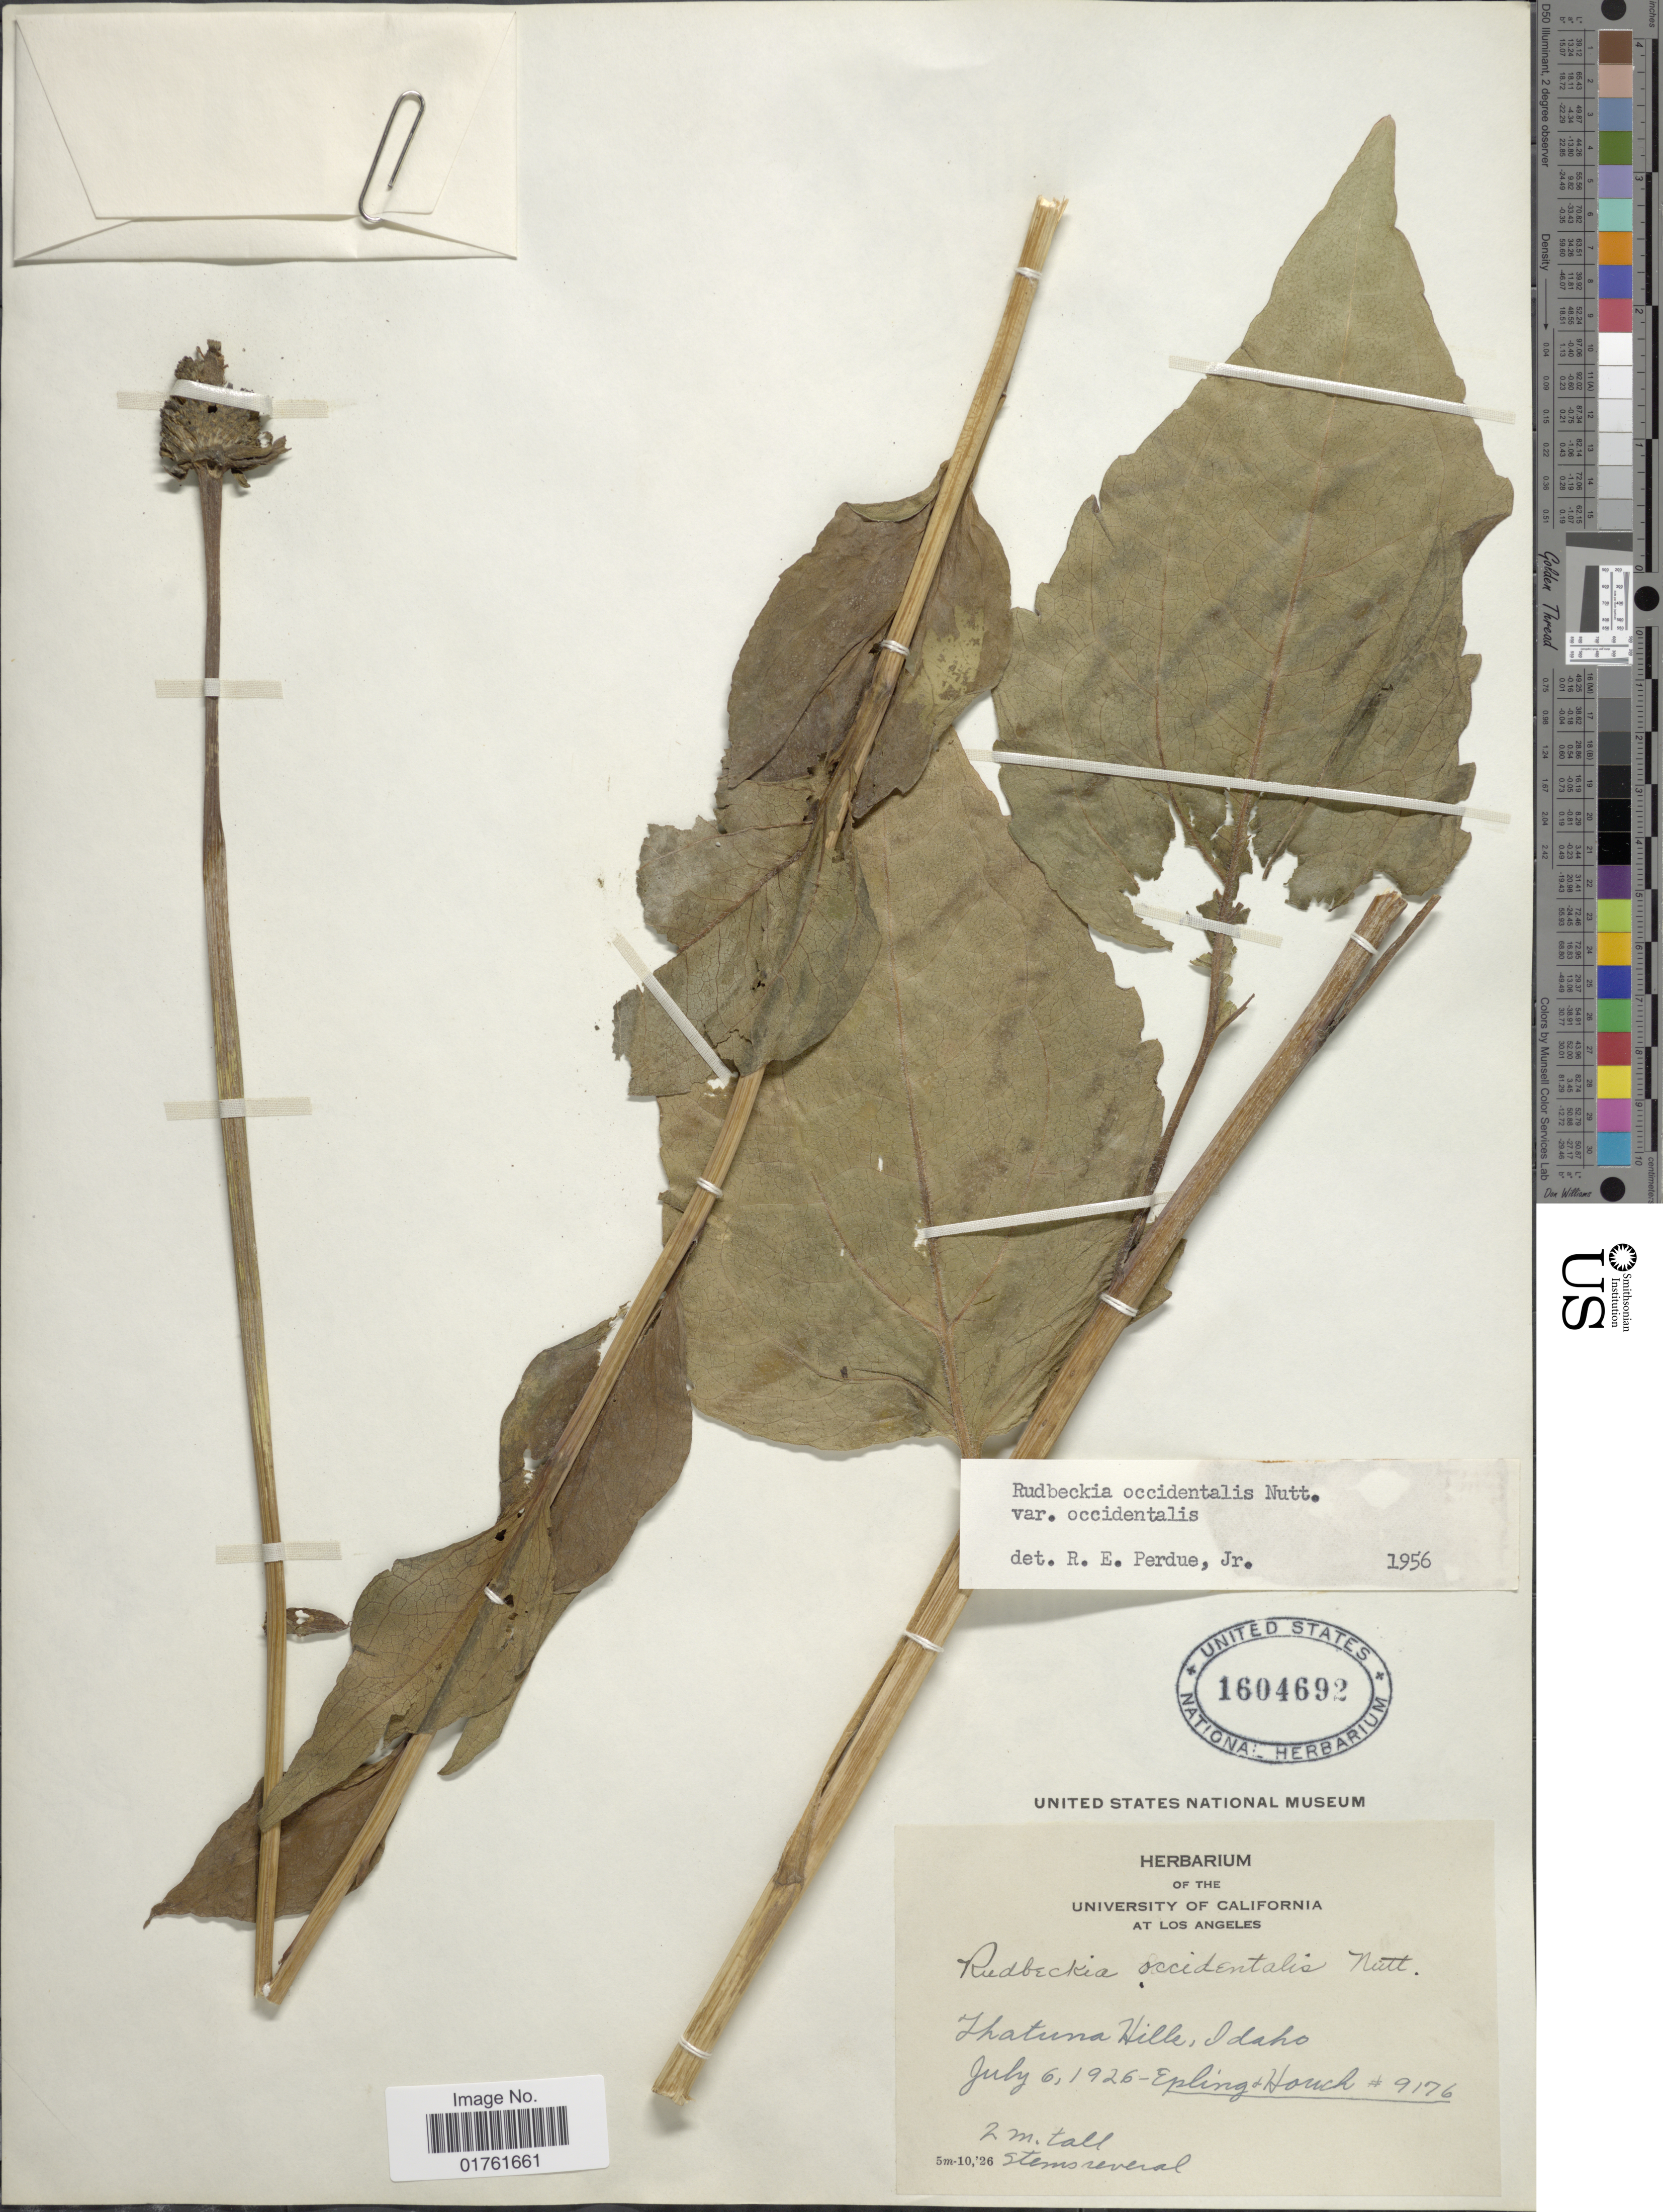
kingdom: Plantae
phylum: Tracheophyta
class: Magnoliopsida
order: Asterales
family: Asteraceae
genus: Rudbeckia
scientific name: Rudbeckia occidentalis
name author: Nutt.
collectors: -- Epling & -. Hauch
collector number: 9176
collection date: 1926-07-06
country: United States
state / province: Idaho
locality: Thatuna Hills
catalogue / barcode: US 1604692